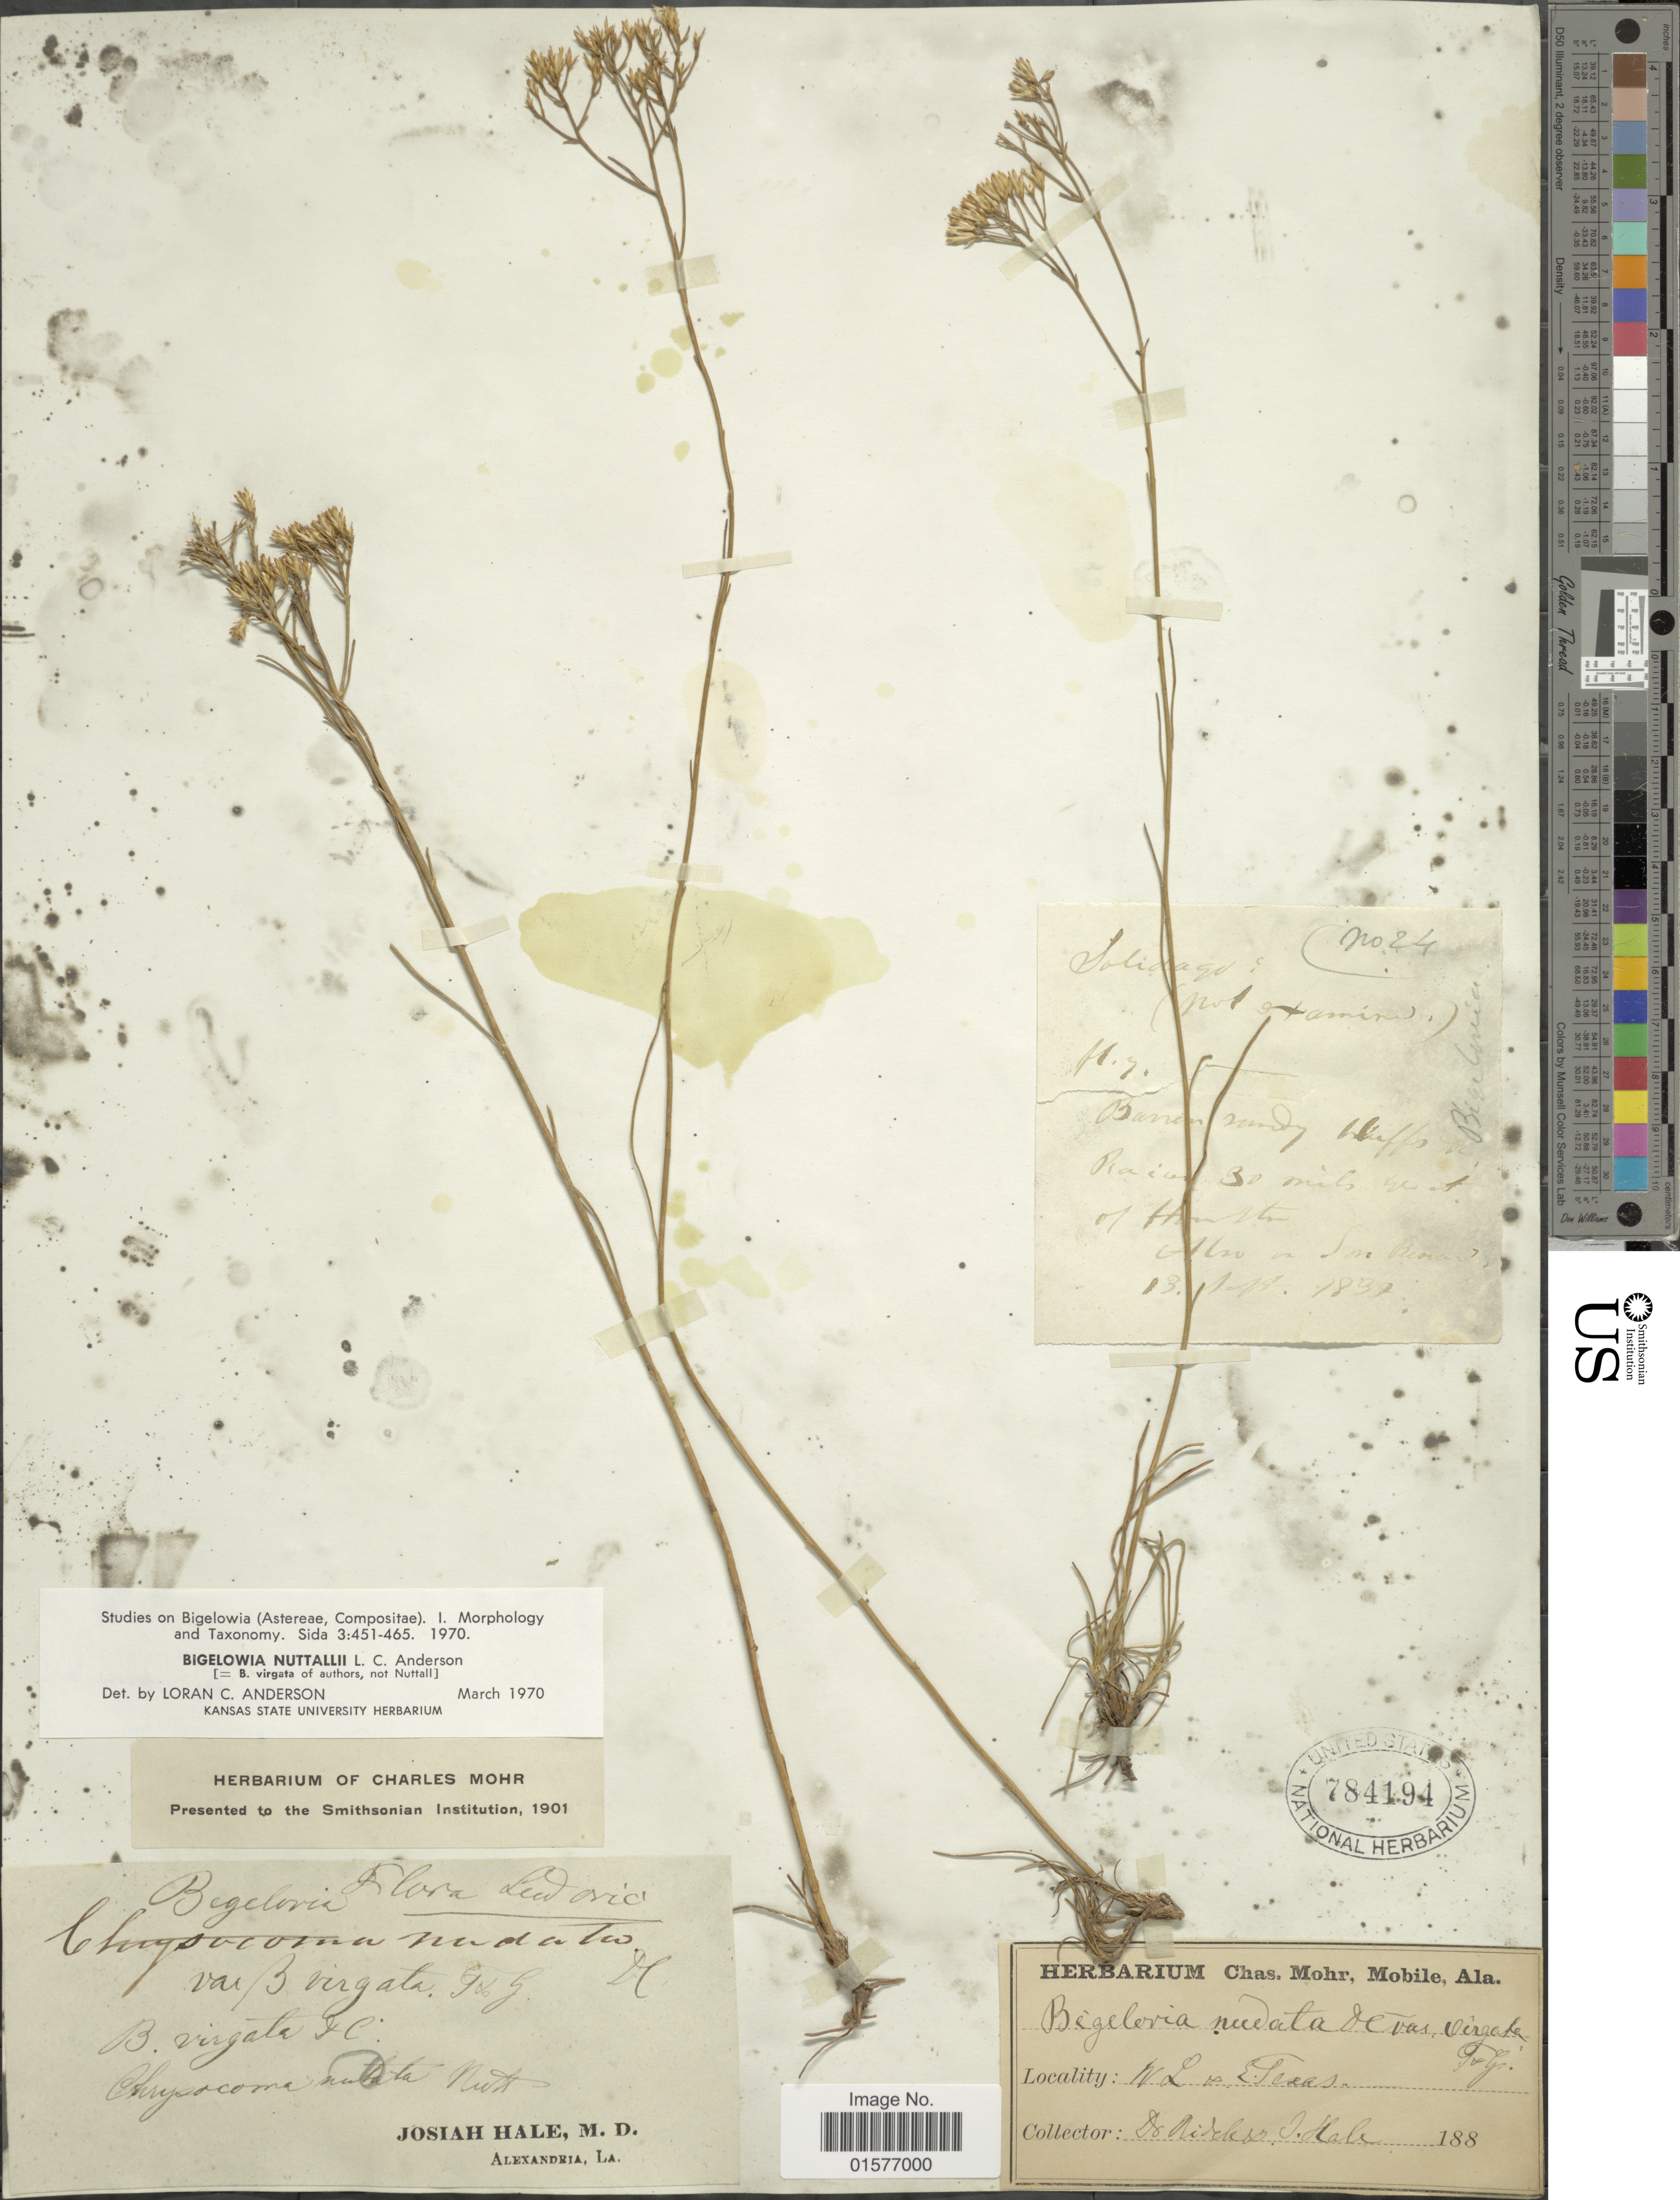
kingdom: Plantae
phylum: Tracheophyta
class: Magnoliopsida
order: Asterales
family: Asteraceae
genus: Bigelowia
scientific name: Bigelowia nuttallii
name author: L.C. Anderson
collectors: J. Hale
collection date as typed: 188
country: United States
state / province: Texas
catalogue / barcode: US 784194